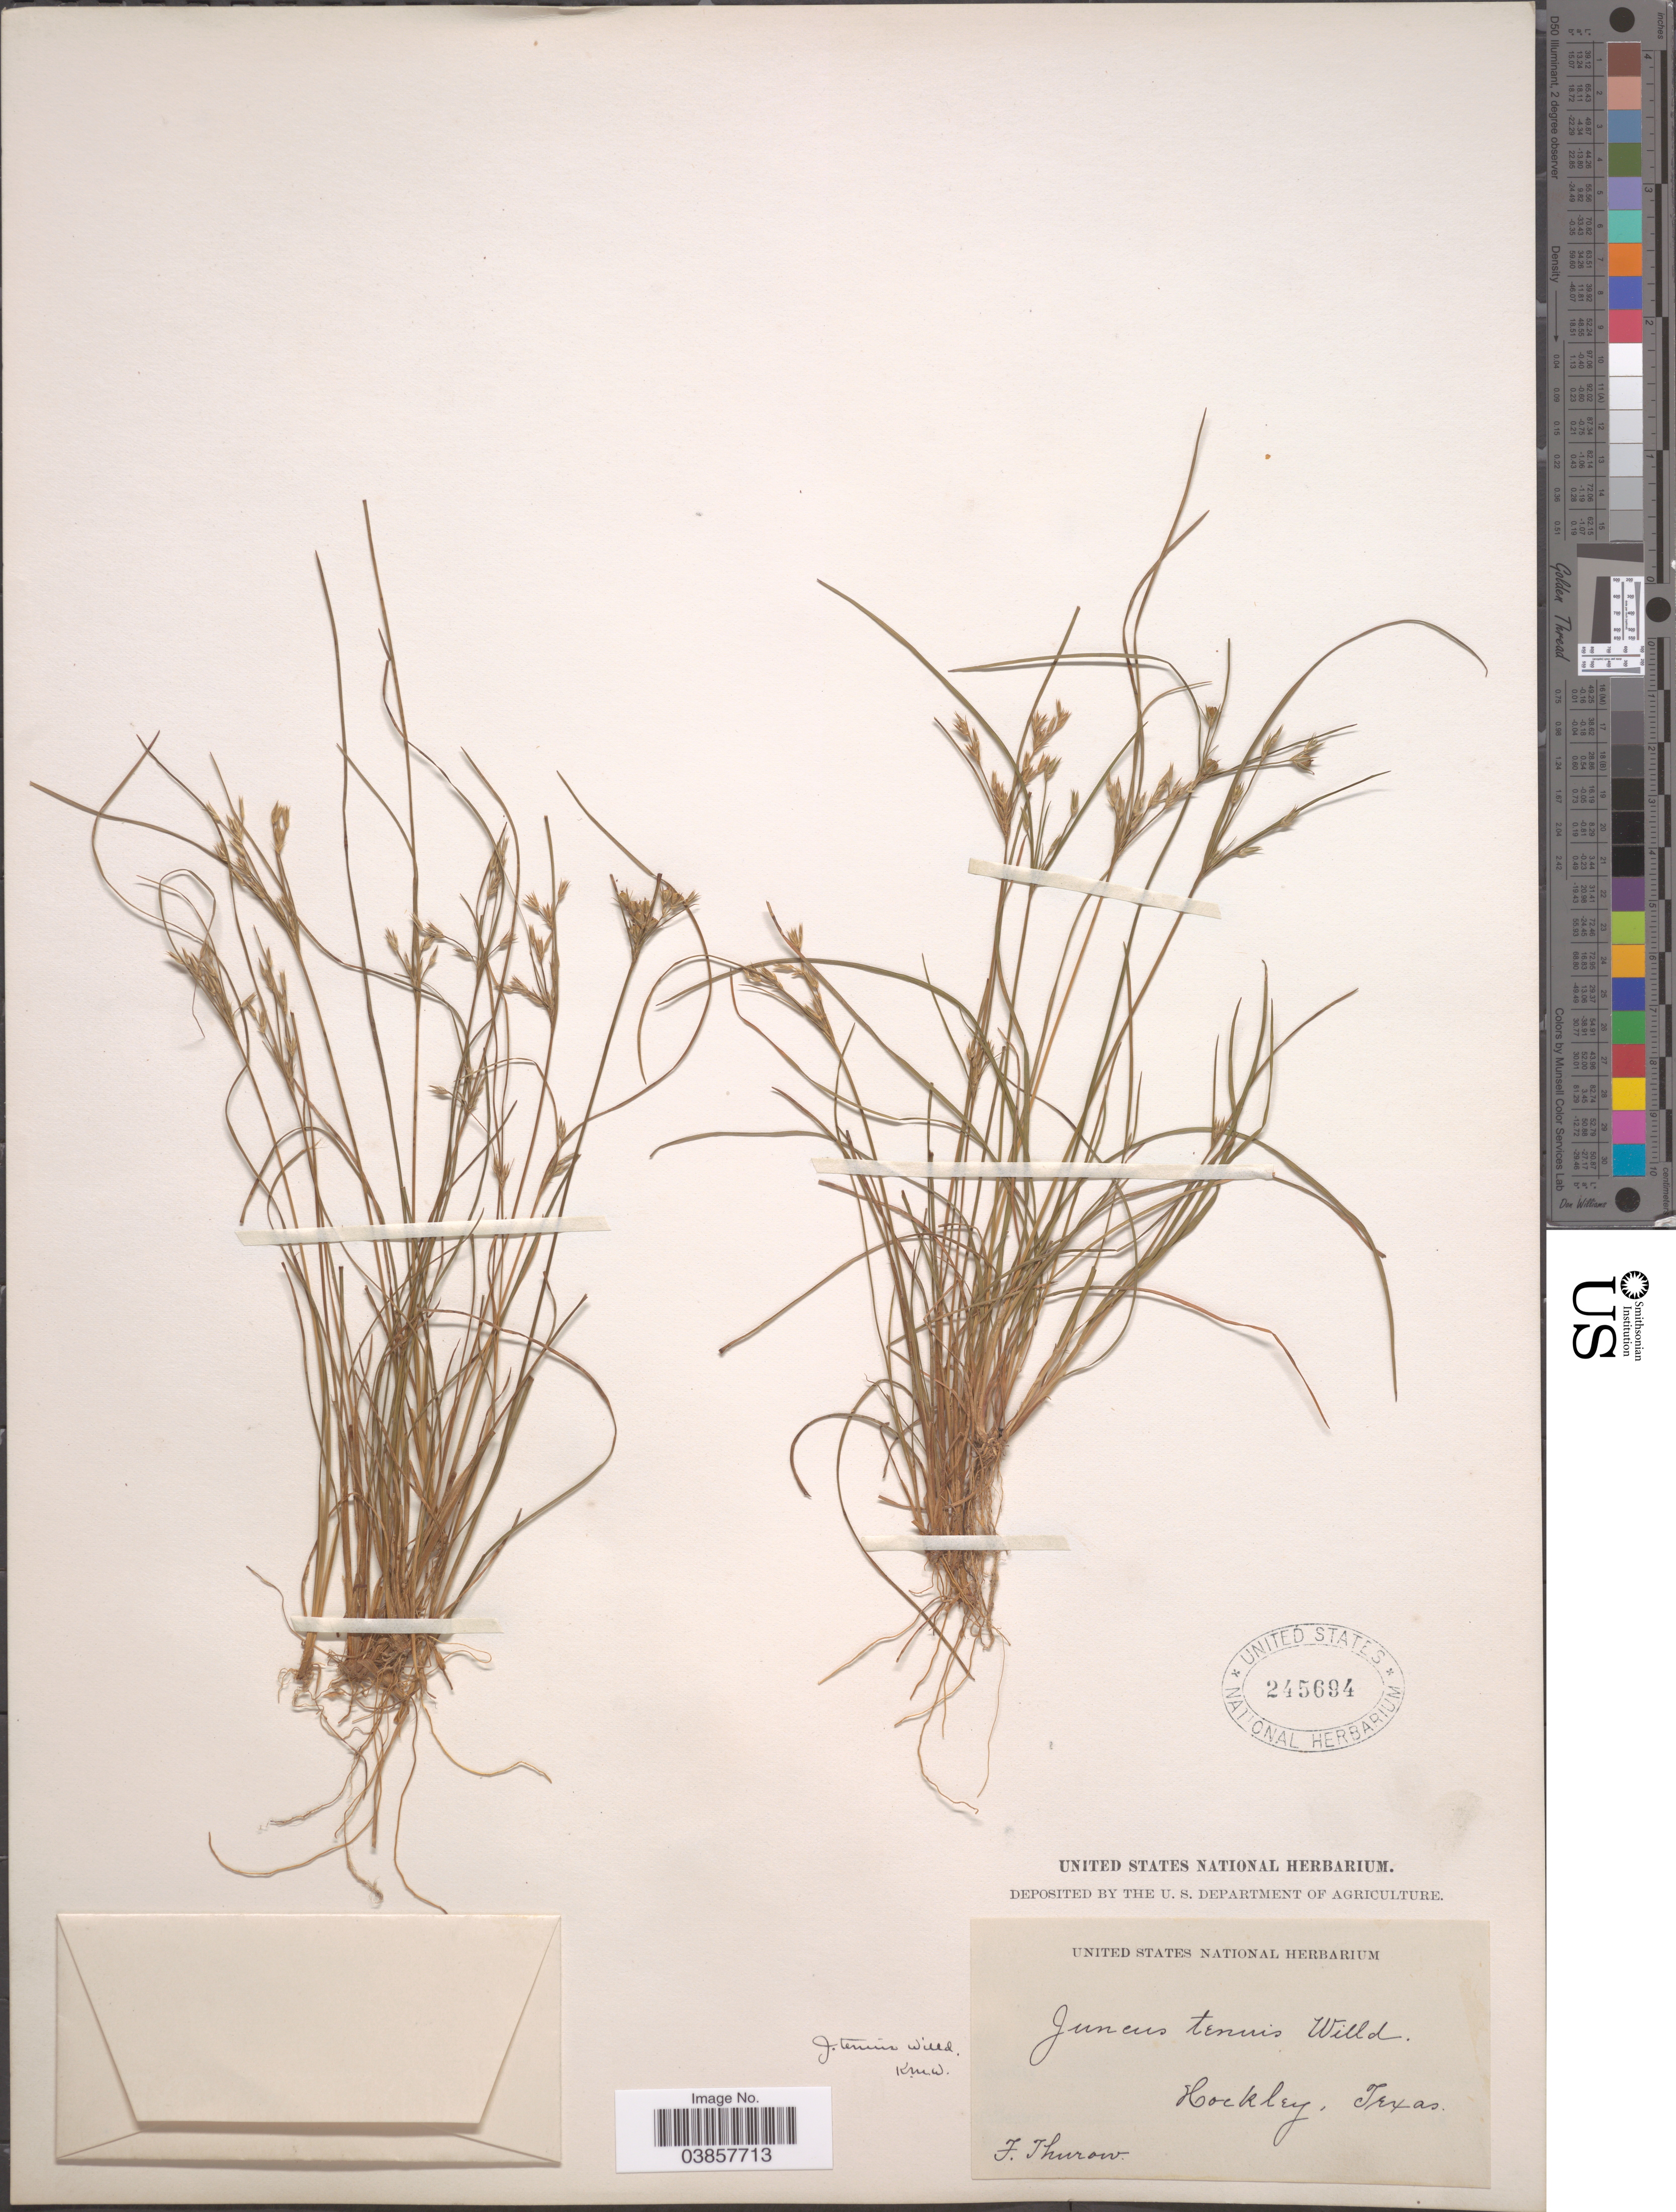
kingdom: Plantae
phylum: Tracheophyta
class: Liliopsida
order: Poales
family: Juncaceae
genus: Juncus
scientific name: Juncus tenuis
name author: Willd.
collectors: F. W. Thurow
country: United States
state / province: Texas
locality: Hockley.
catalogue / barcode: US 245694